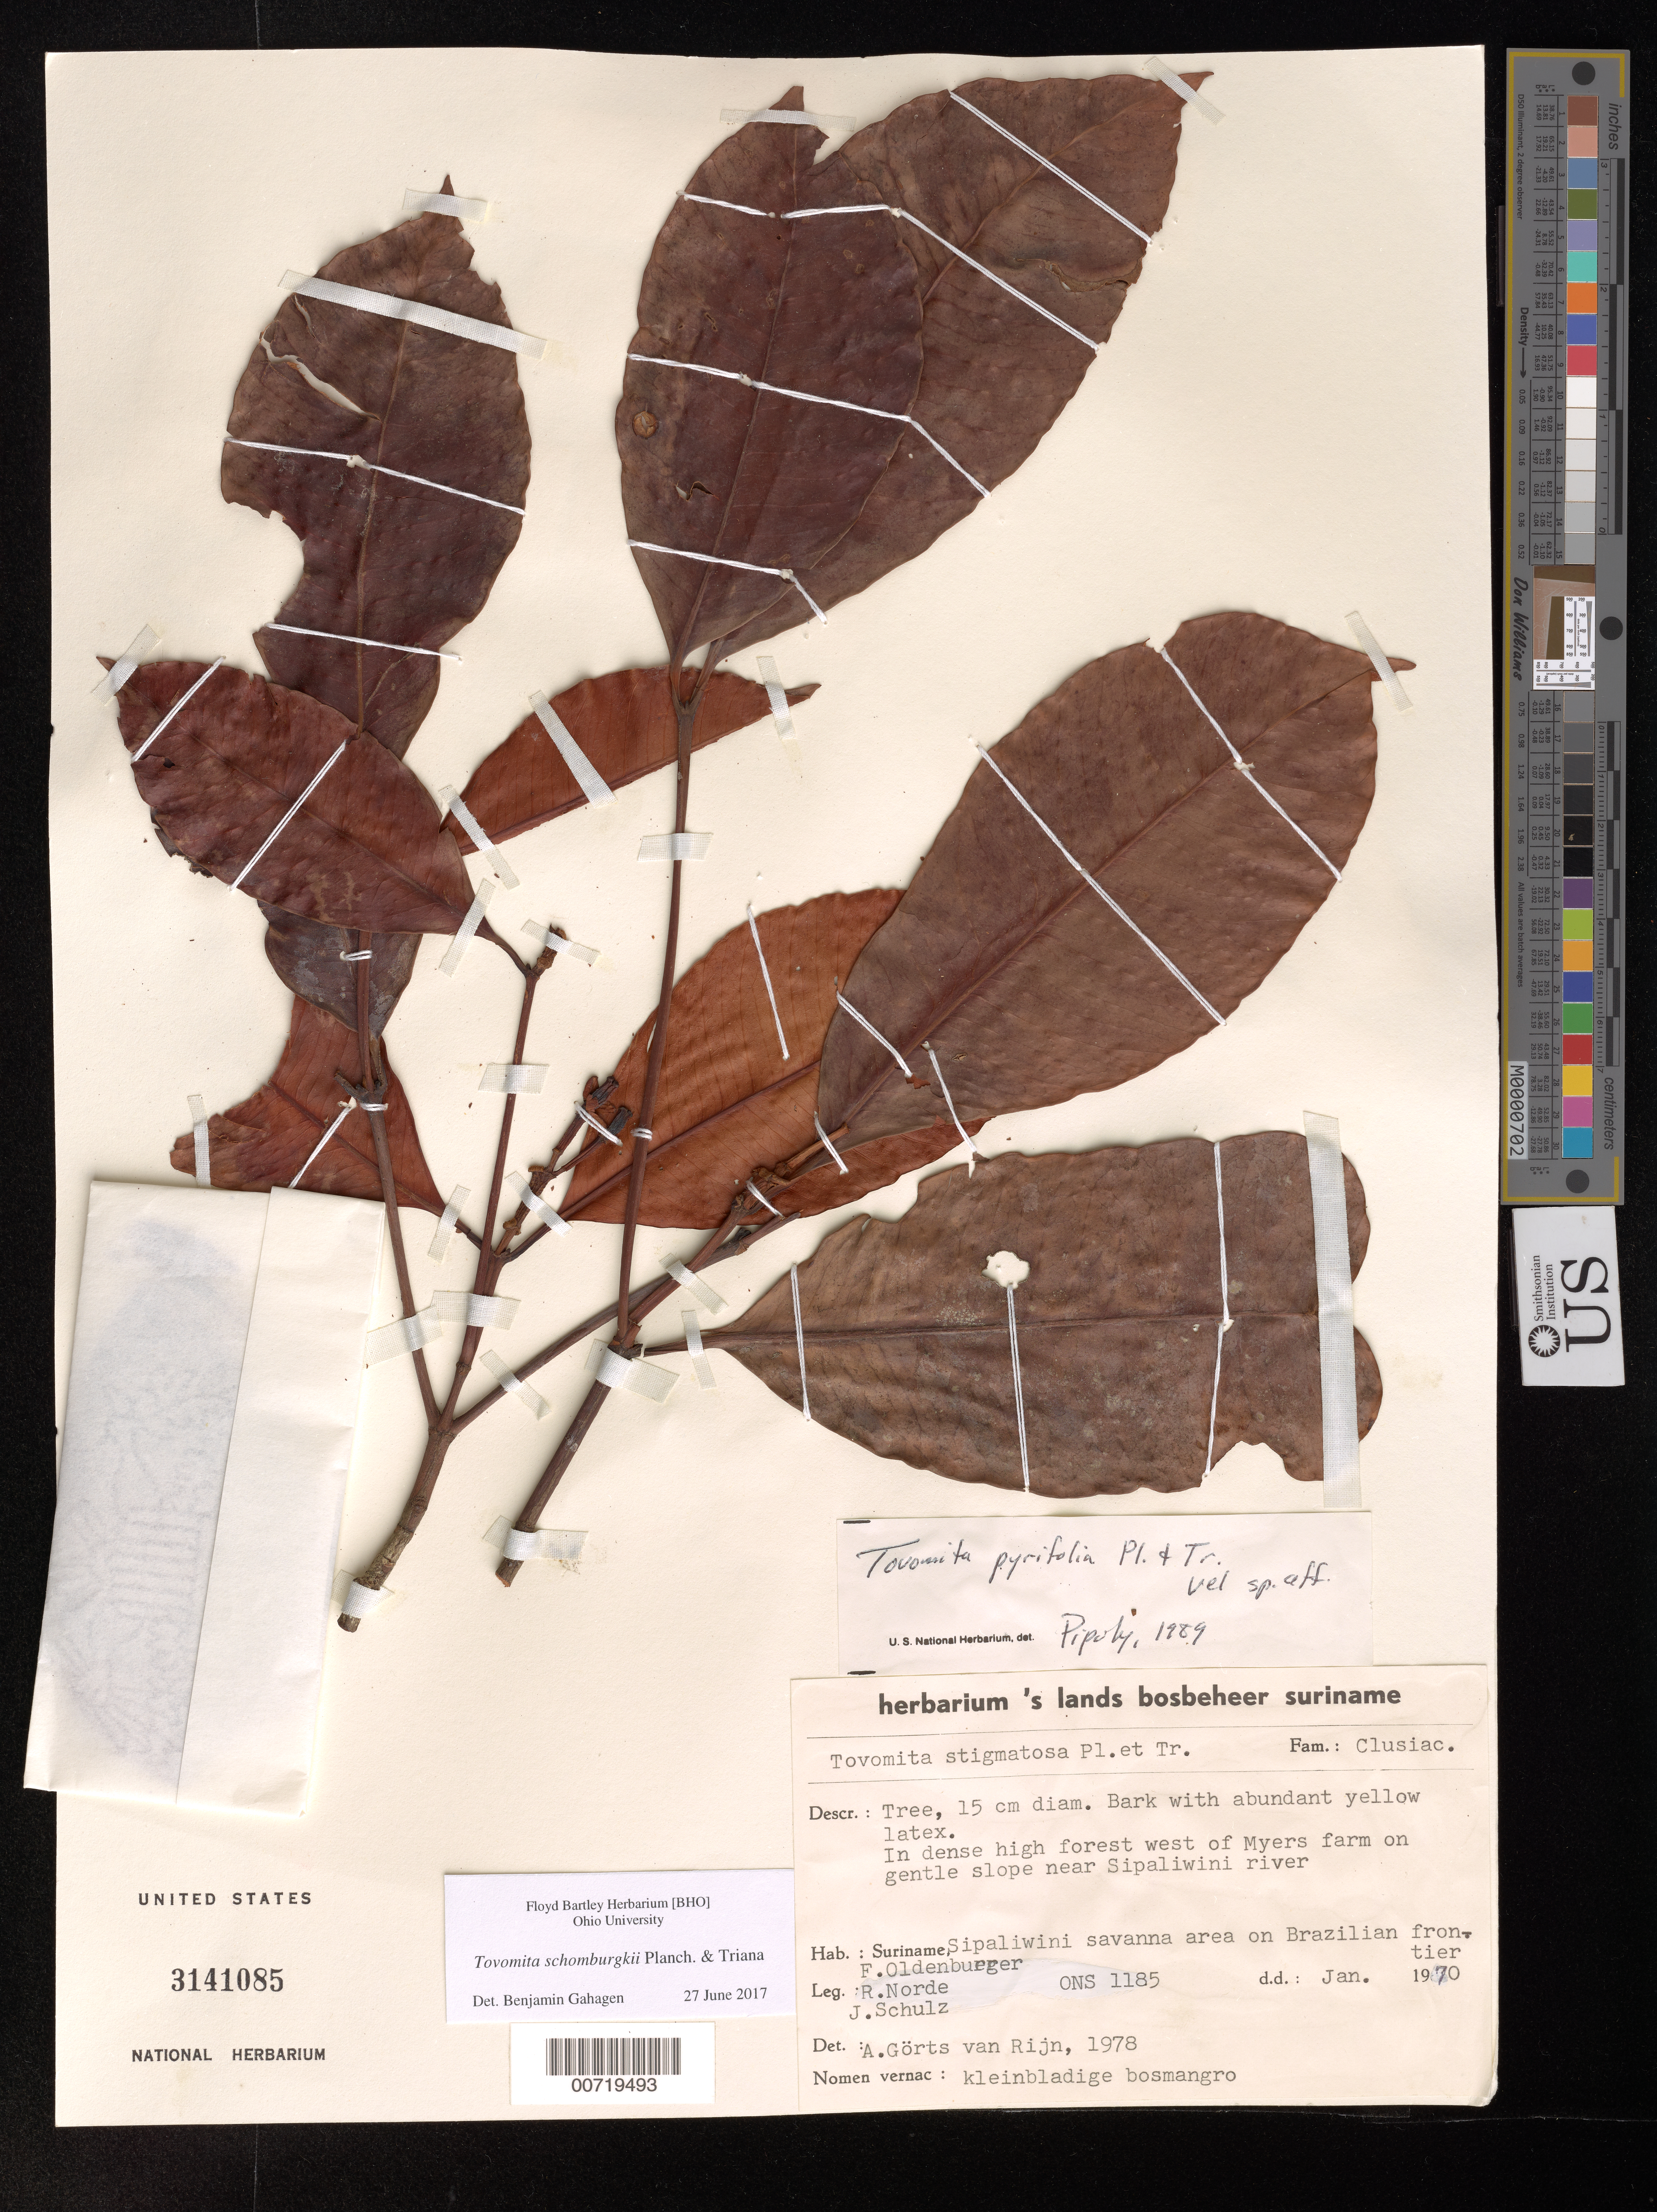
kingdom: Plantae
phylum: Tracheophyta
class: Magnoliopsida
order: Malpighiales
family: Clusiaceae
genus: Tovomita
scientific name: Tovomita schomburgkii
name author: Planch. & Triana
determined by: Gahagen, Benjamin, (BHO), Ohio University (UNITED STATES)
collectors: F. Oldenburger, R. Norde & J. P. Schulz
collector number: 1185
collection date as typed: Jan-70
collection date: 1970-01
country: Suriname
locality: Sipaliwini Savanna, Brazilian frontier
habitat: Dense high forest, gentle slope near river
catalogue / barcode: US 3141085